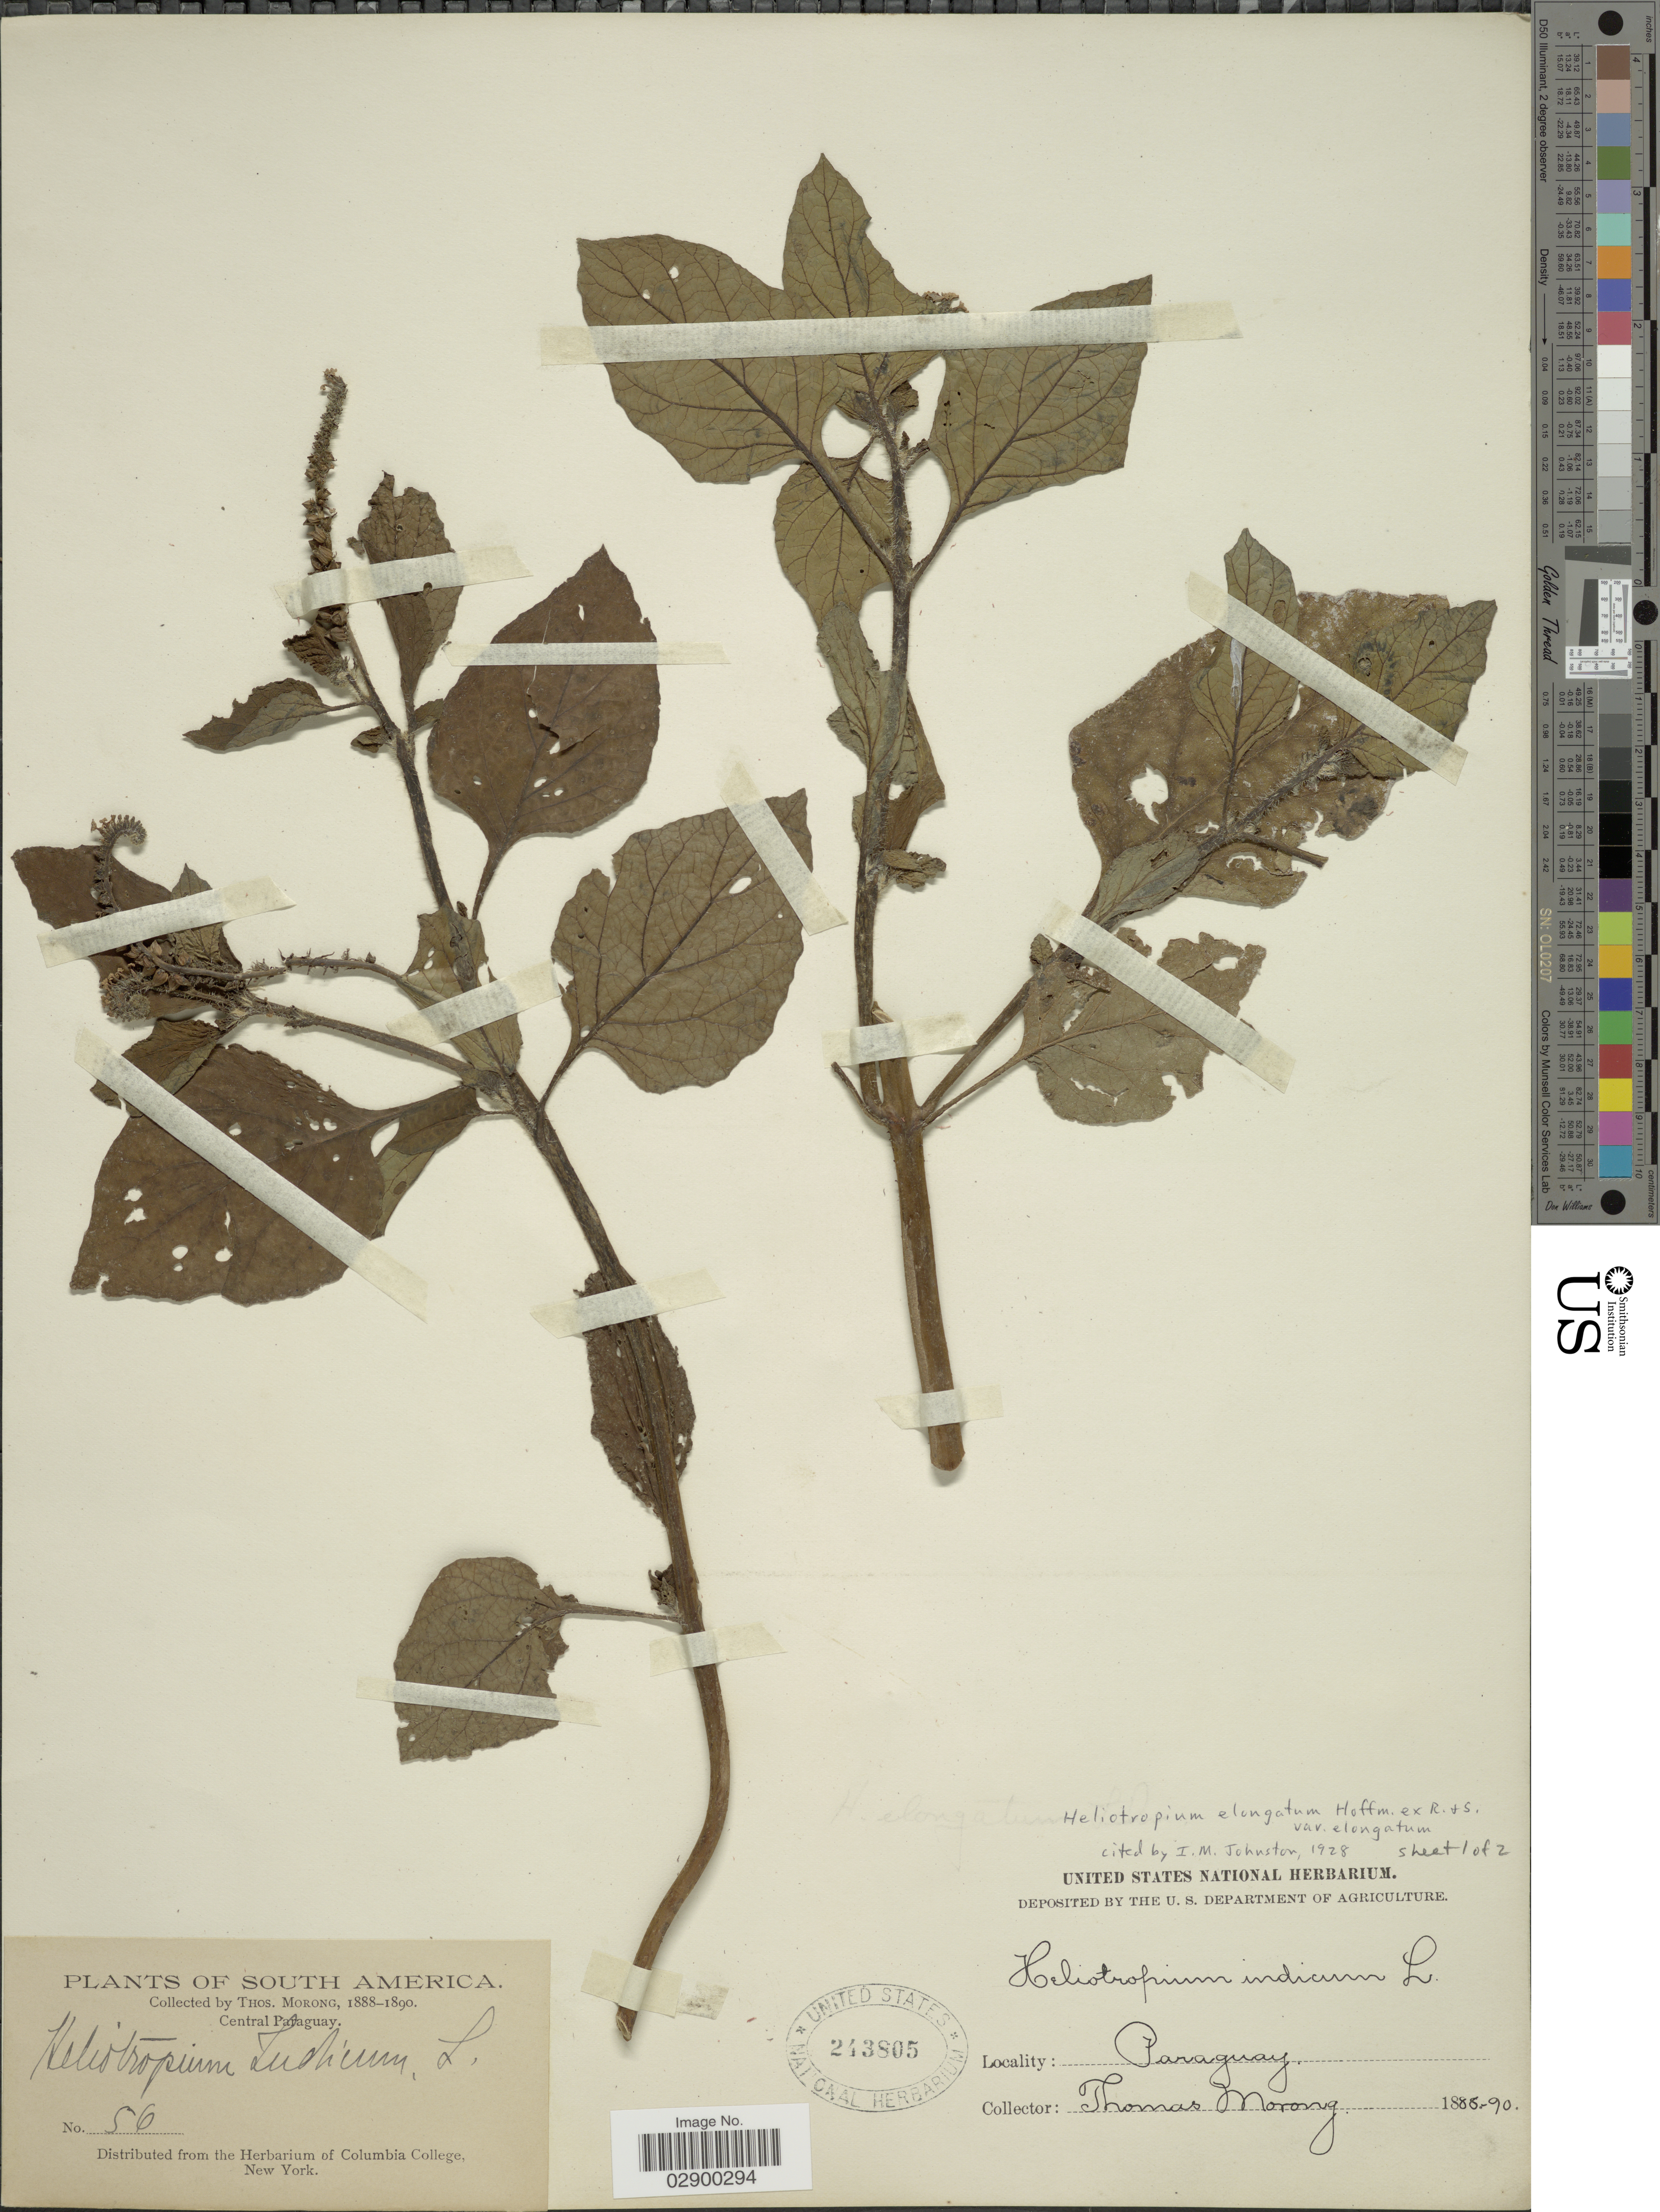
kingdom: Plantae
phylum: Tracheophyta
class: Magnoliopsida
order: Boraginales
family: Heliotropiaceae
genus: Heliotropium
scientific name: Heliotropium elongatum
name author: (Lehm.) Gürke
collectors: ex herb. T. Morong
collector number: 56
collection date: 1888/1890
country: Paraguay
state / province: Central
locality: Central Paraguay.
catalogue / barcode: US 243805